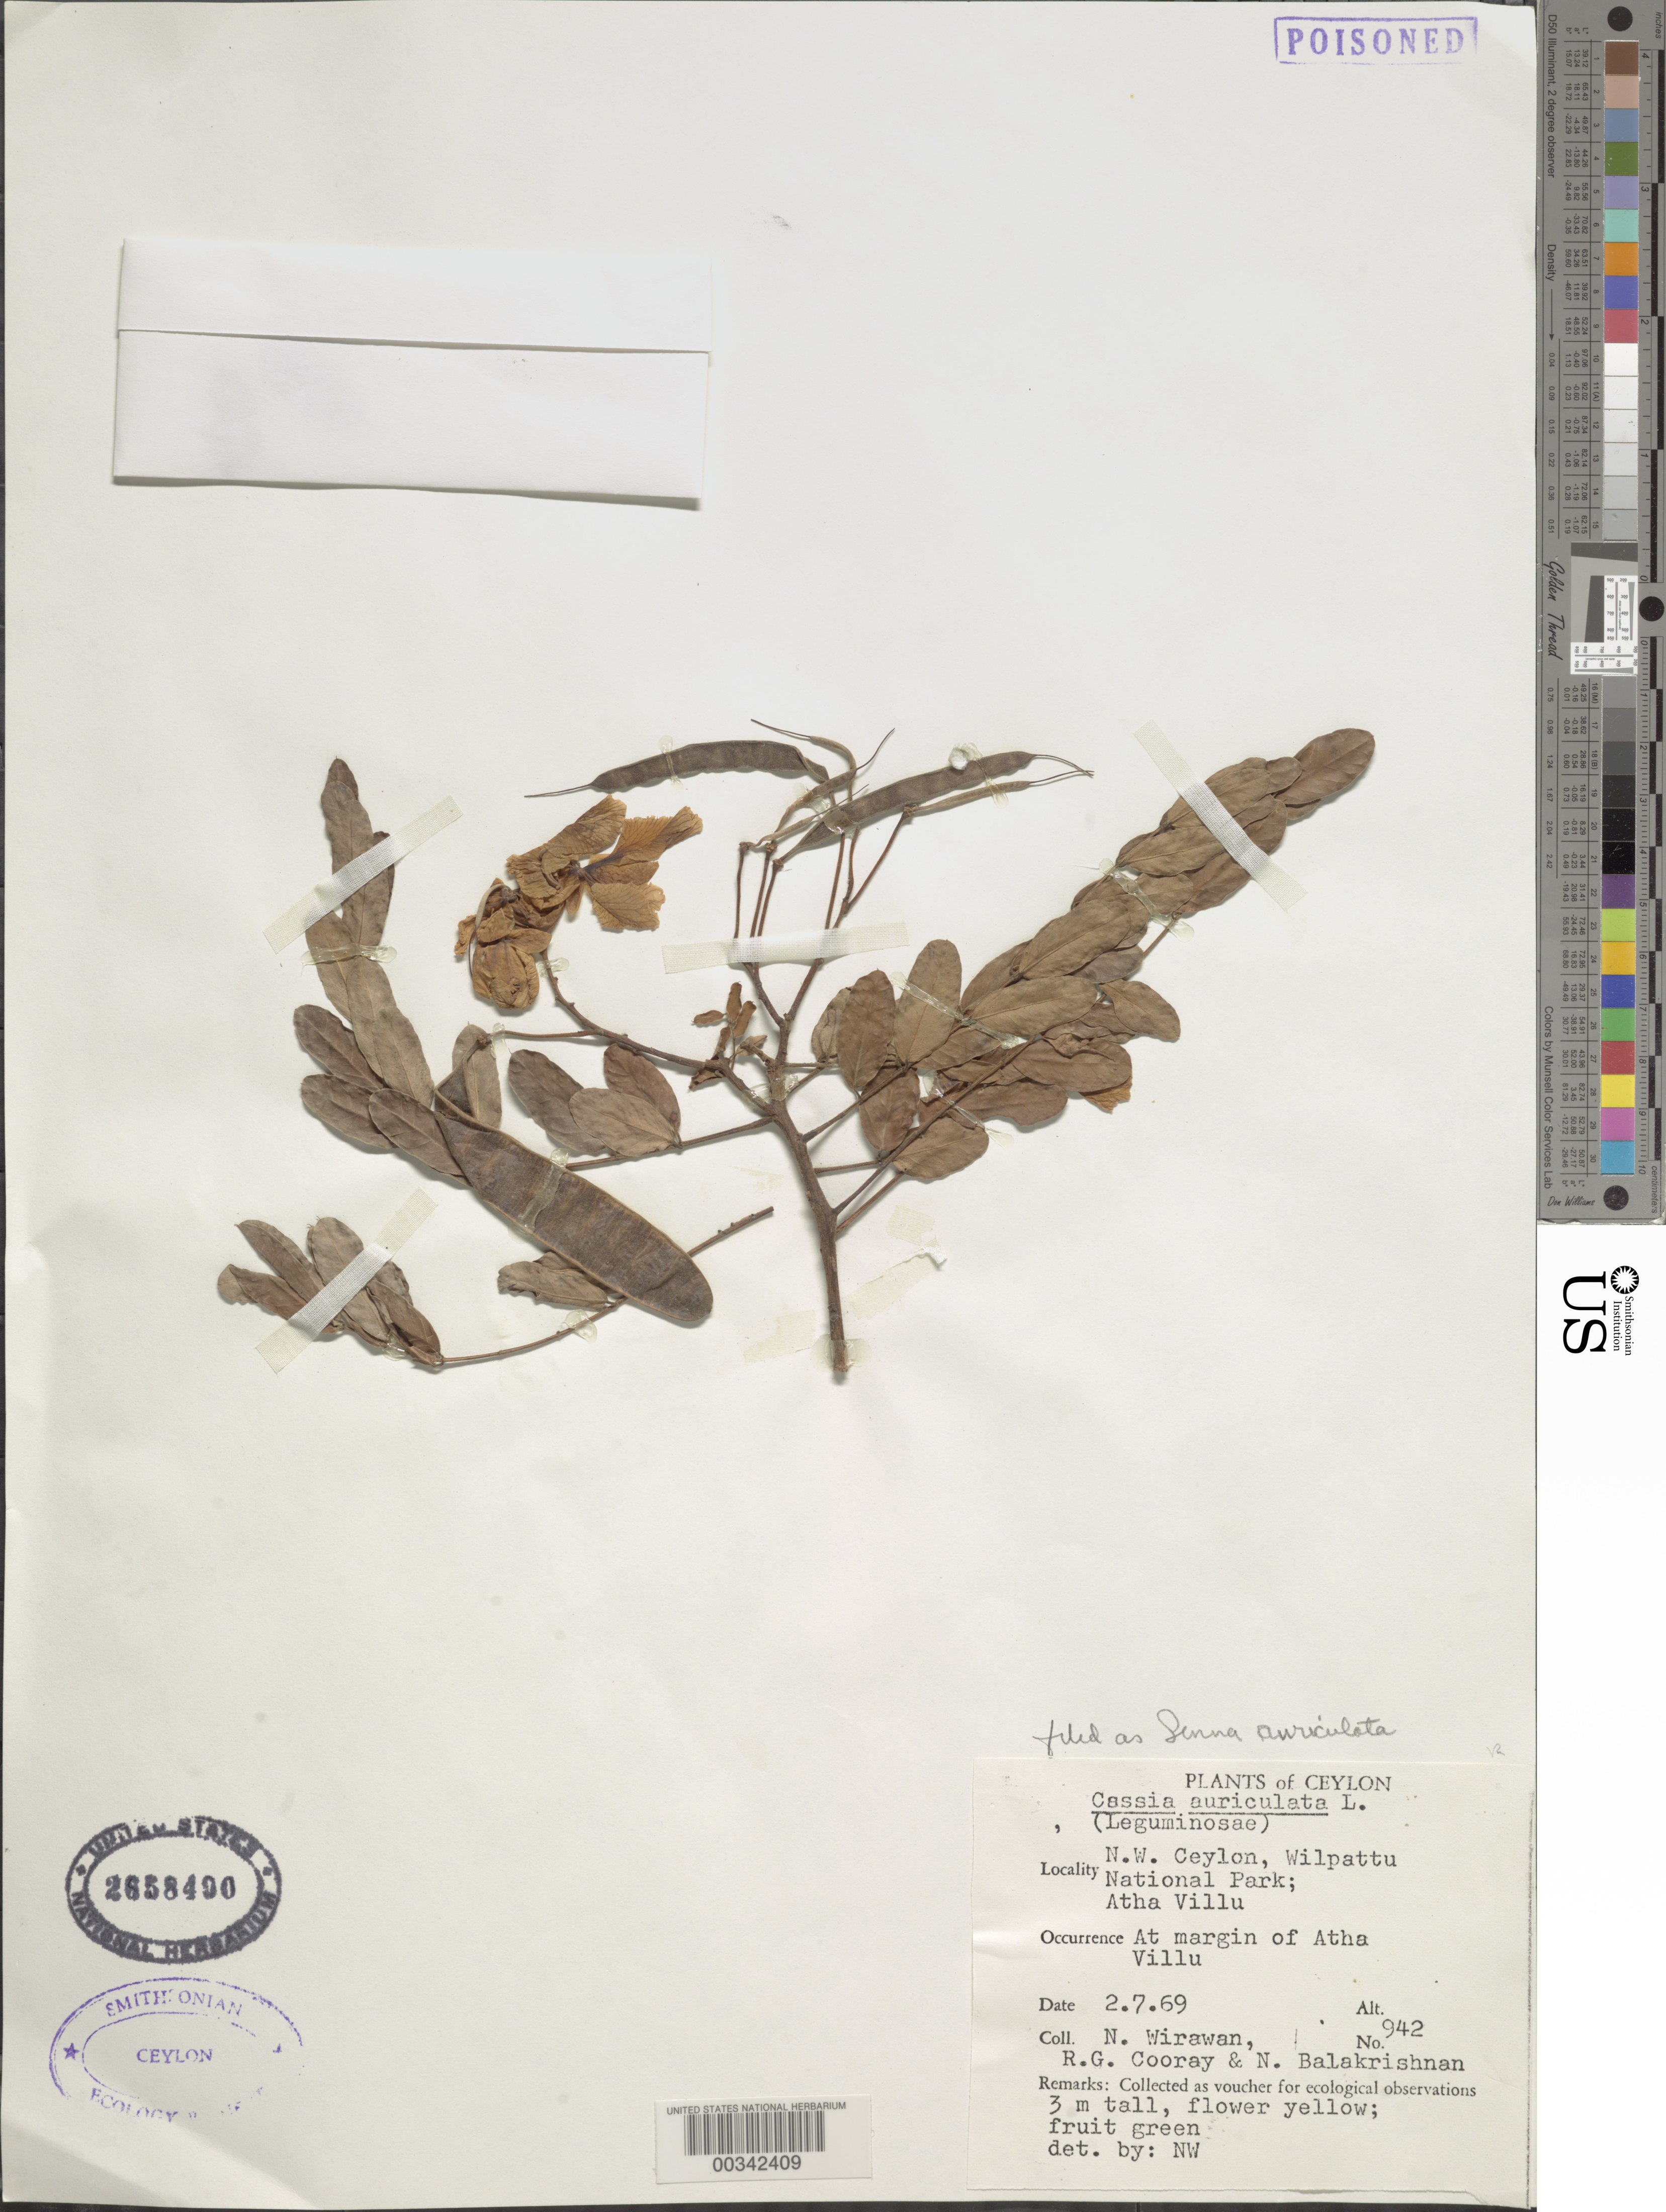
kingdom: Plantae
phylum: Tracheophyta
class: Magnoliopsida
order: Fabales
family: Fabaceae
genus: Senna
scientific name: Senna auriculata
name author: (L.) Roxb.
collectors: N. Wirawan, R. Cooray & N. Balakrishnan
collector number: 942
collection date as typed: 02 Jul 1969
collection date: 1969-07-02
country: Sri Lanka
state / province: North Central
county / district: Anuradhapura Dist.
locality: Wilpattu national park; at margin of atha villu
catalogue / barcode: US 2658490